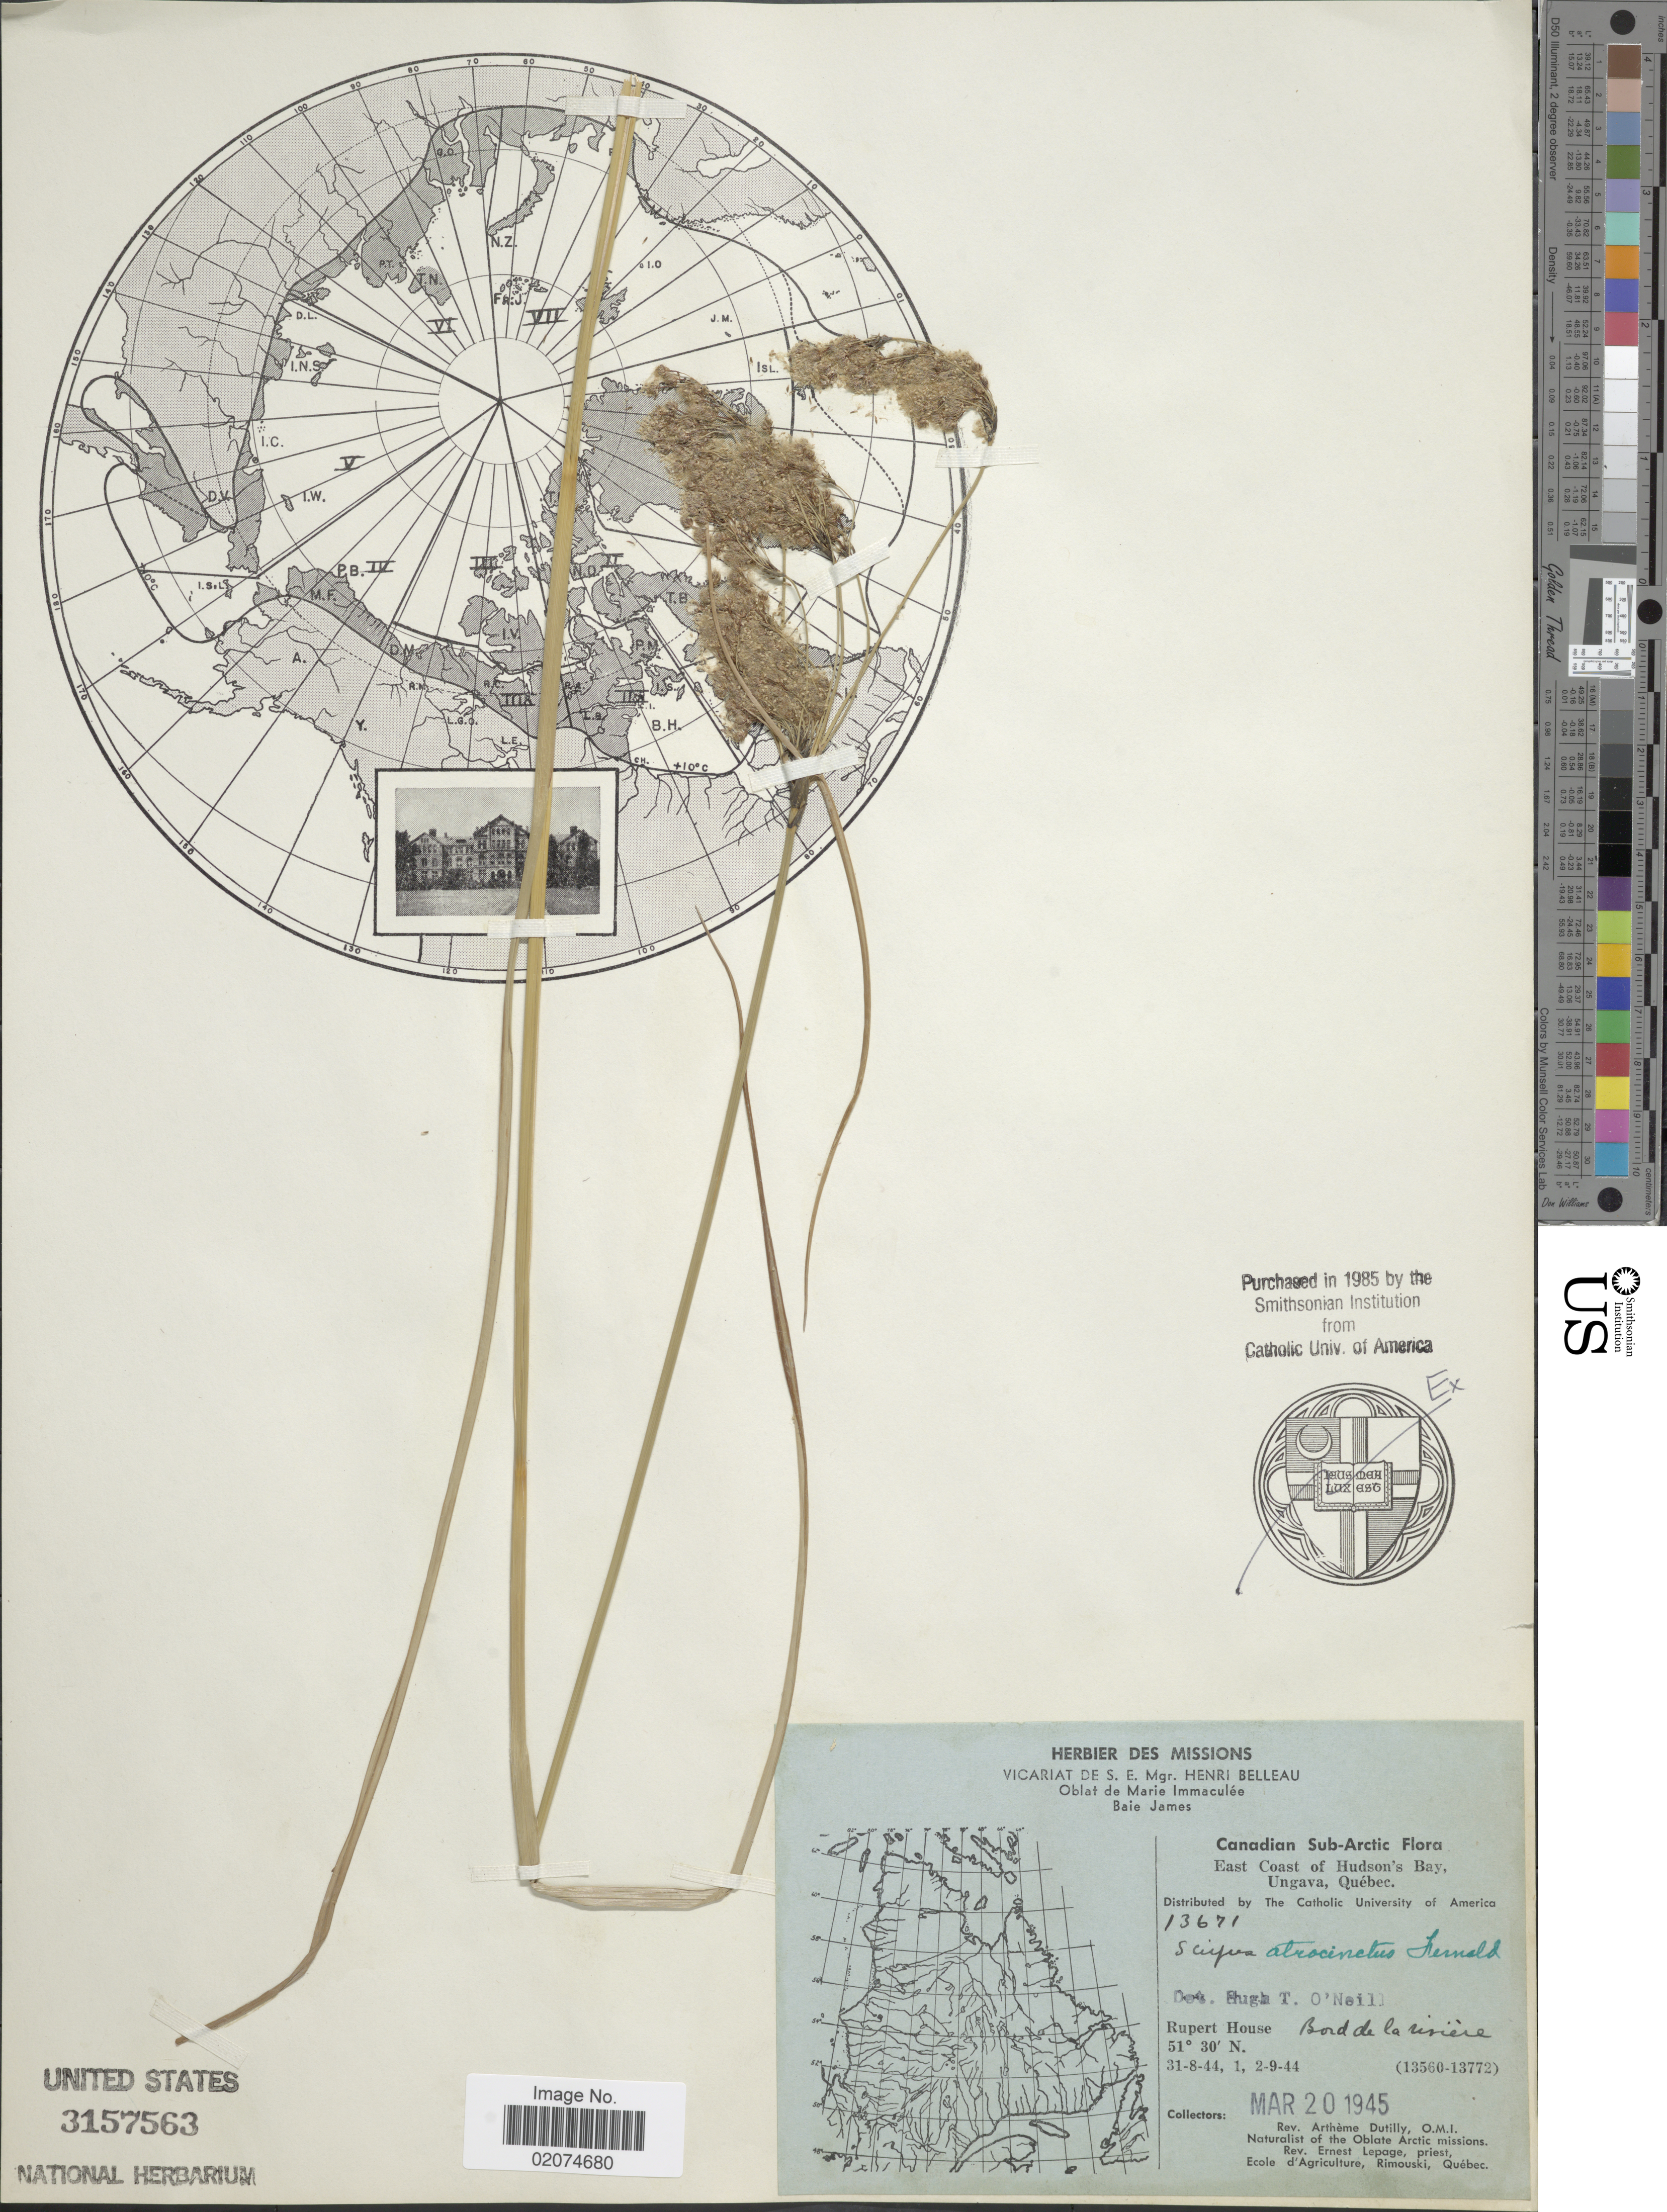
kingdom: Plantae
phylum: Tracheophyta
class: Liliopsida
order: Poales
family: Cyperaceae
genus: Scirpus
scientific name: Scirpus atrocinctus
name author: Fernald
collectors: A. Dutilly & E. Lepage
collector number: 13671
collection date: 1945-03-20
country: Canada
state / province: Quebec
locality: East Coast of Hudson's Bay, Ungava, Quebec. Rupert House Bord e la riviere.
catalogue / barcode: US 3157563